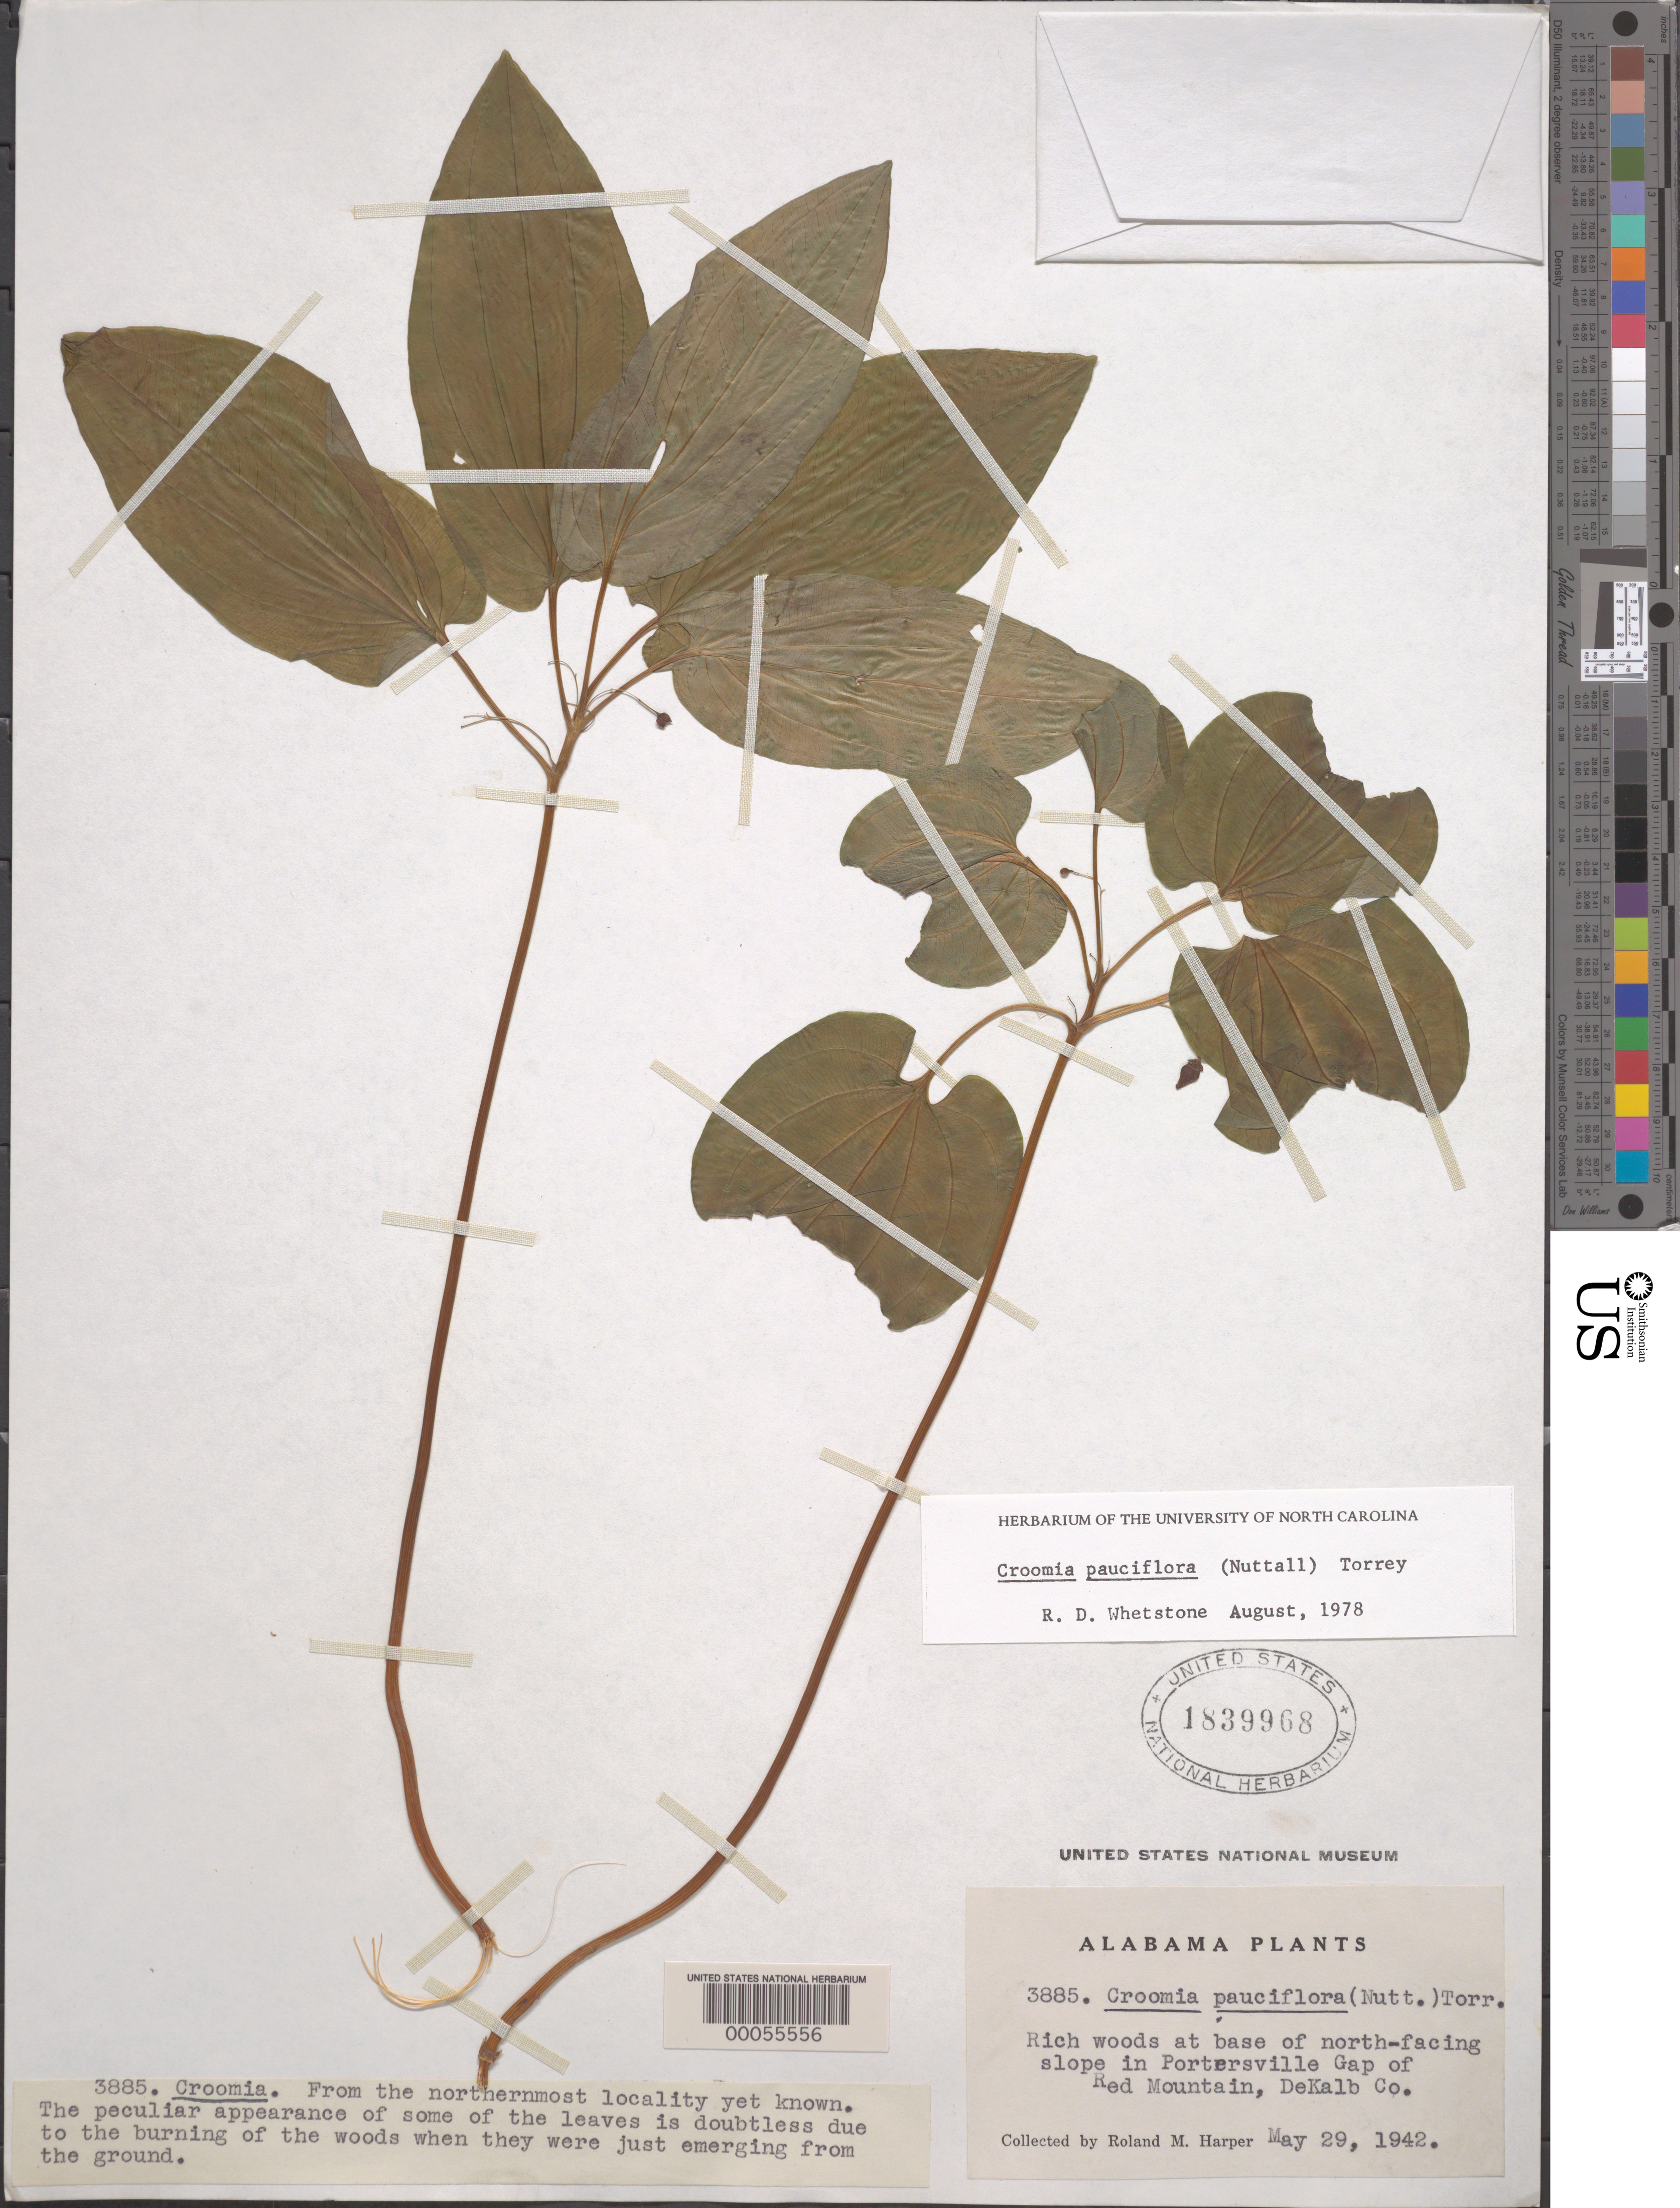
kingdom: Plantae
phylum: Tracheophyta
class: Liliopsida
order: Pandanales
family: Stemonaceae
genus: Croomia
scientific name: Croomia pauciflora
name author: (Nutt.) Torr.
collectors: R. M. Harper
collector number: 3885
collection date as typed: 29 May 1942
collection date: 1942-05-29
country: United States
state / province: Alabama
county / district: De Kalb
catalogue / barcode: US 1839968